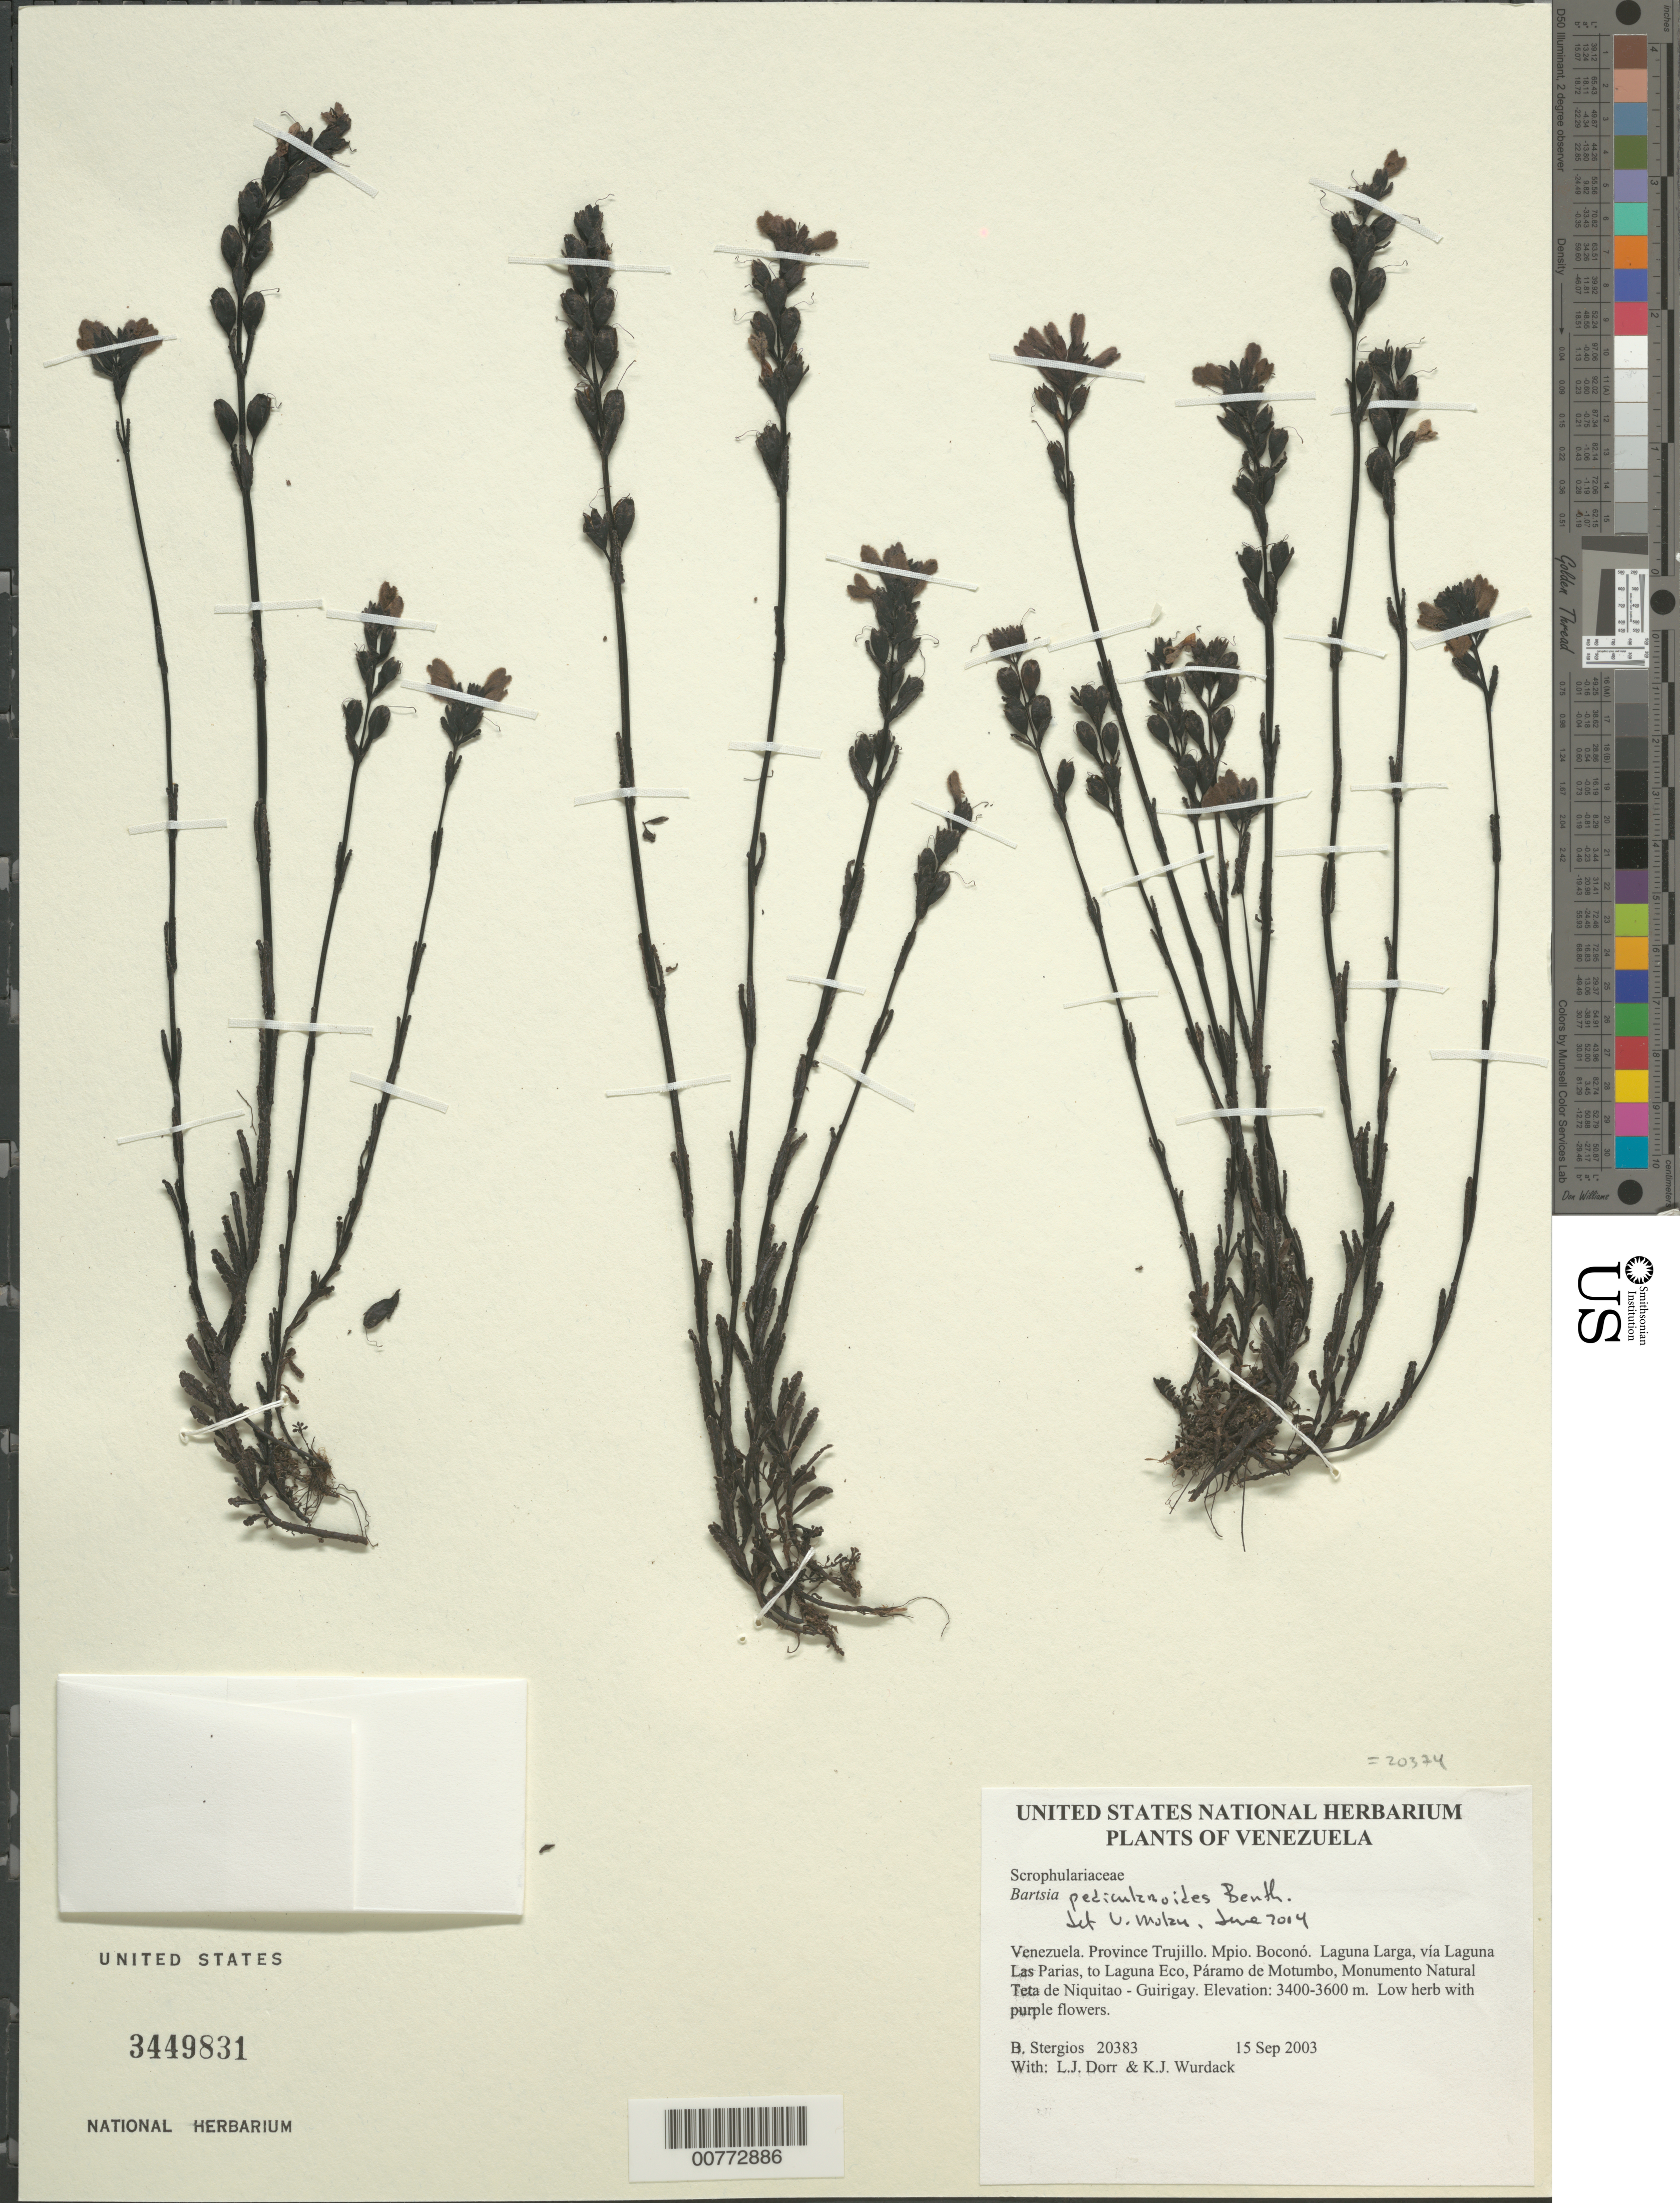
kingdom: Plantae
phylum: Tracheophyta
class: Magnoliopsida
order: Lamiales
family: Orobanchaceae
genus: Bartsia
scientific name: Bartsia pedicularoides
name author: Benth.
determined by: Molau, U.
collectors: B. G. Stergios, L. J. Dorr & K. Wurdack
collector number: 20383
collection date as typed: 15 Sep 2003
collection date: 2003-09-15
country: Venezuela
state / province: Trujillo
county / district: Boconó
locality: Laguna Larga, vía Laguna Las Parias, to Laguna Eco, Páramo de Motumbo, Monumento Natural Teta de Niquitao - Guirigay.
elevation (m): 3400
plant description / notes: CTES, F, GB, MO, NY, PORT, US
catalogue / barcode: US 3449831